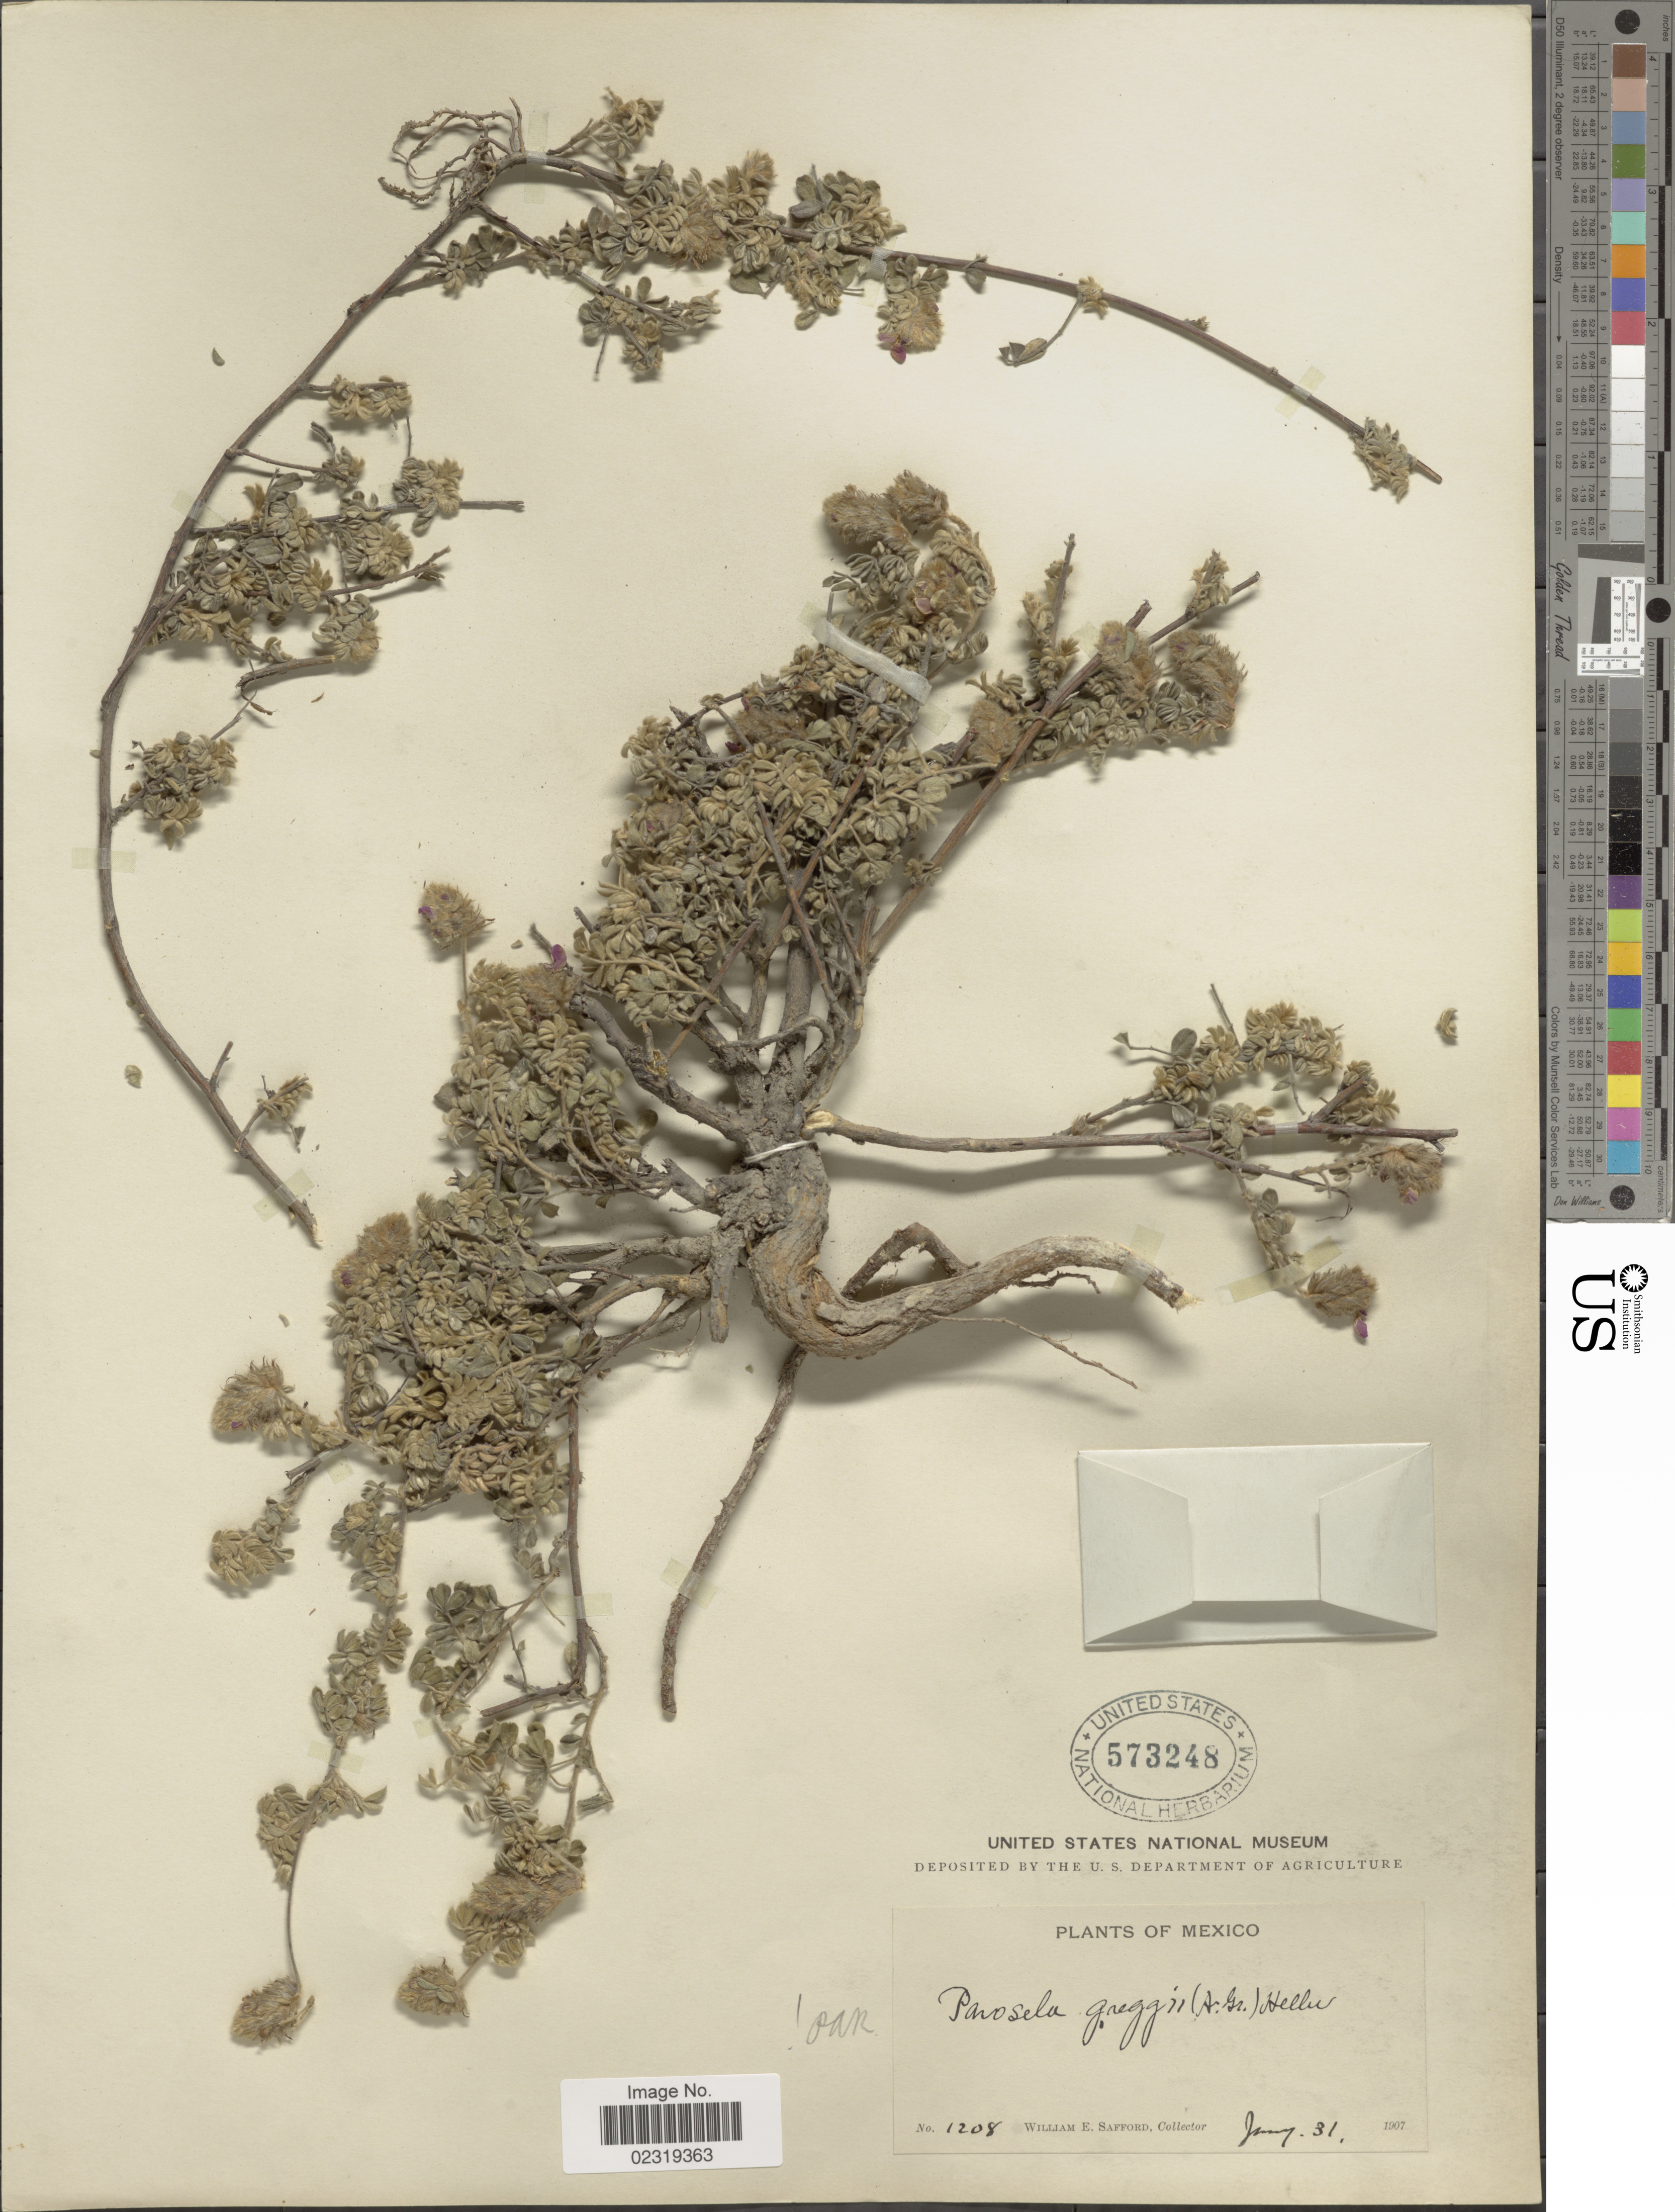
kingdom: Plantae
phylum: Tracheophyta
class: Magnoliopsida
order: Fabales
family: Fabaceae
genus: Dalea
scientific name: Dalea greggii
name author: A. Gray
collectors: W. E. Safford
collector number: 1208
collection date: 1907-07-31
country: Mexico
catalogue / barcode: US 573248